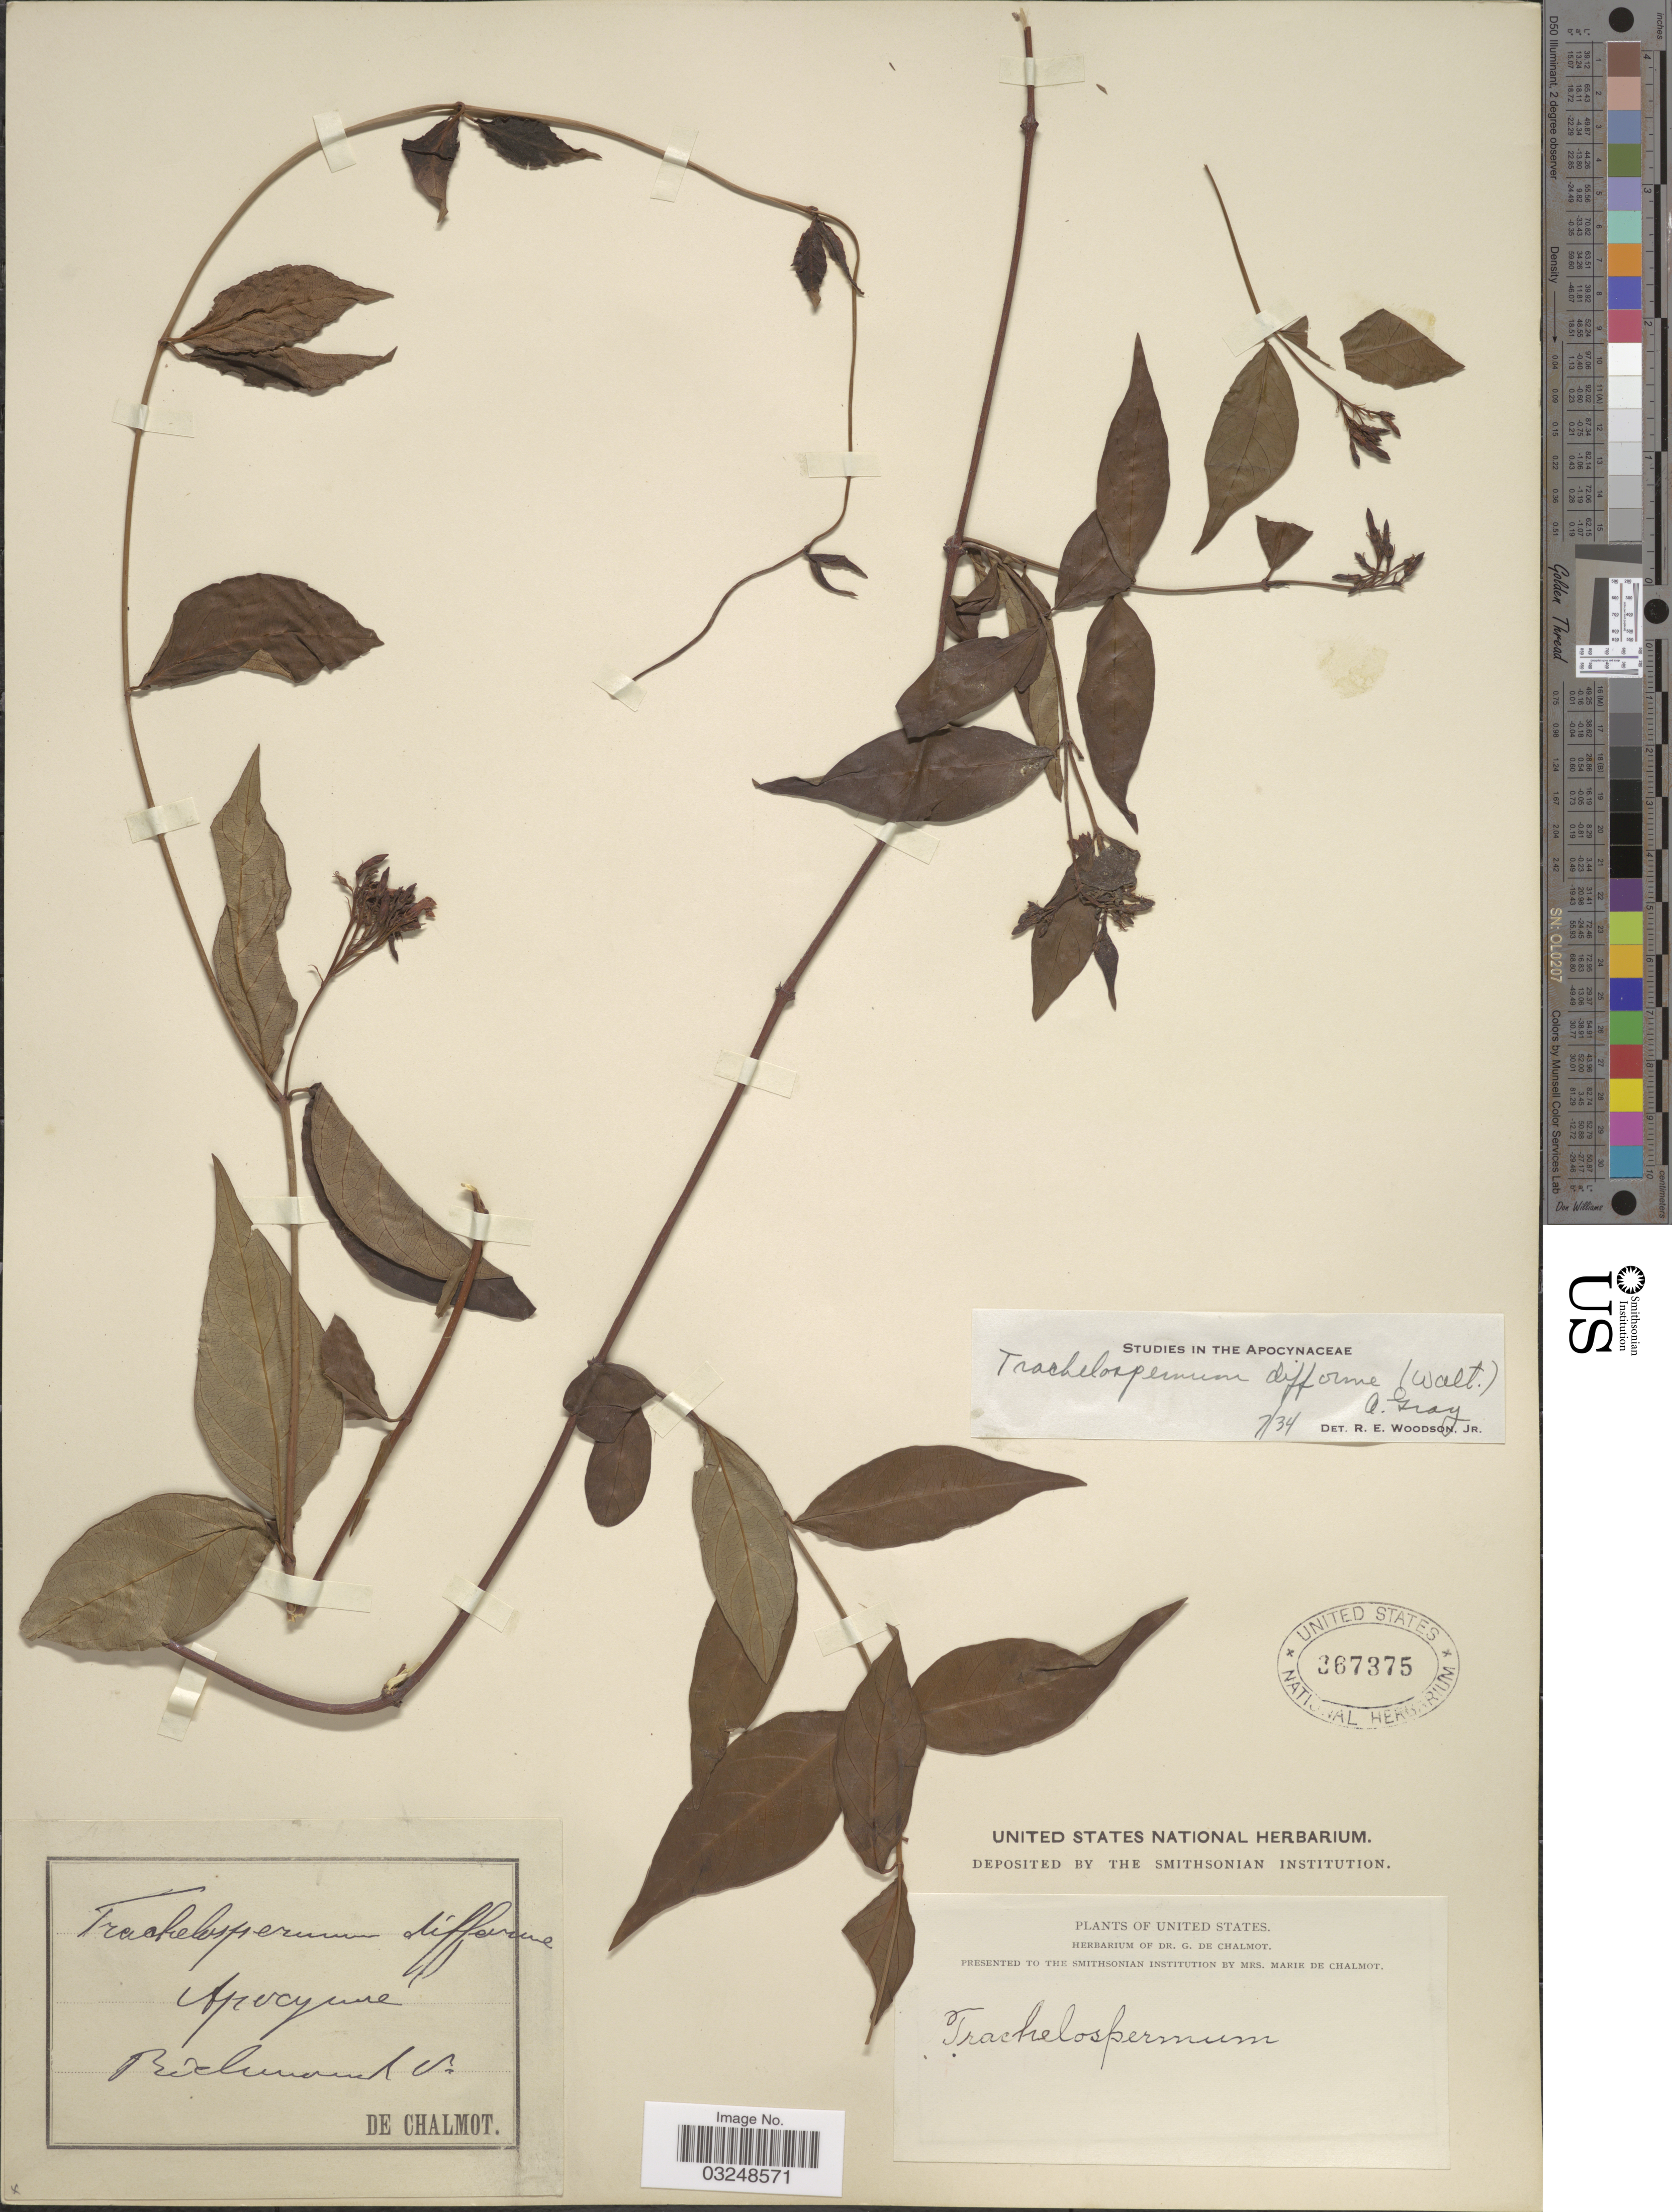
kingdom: Plantae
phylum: Tracheophyta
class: Magnoliopsida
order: Gentianales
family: Apocynaceae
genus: Trachelospermum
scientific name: Trachelospermum difforme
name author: (Walter) A. Gray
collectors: De Chalmot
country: United States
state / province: Virginia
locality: Richmond Va.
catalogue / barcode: US 367375